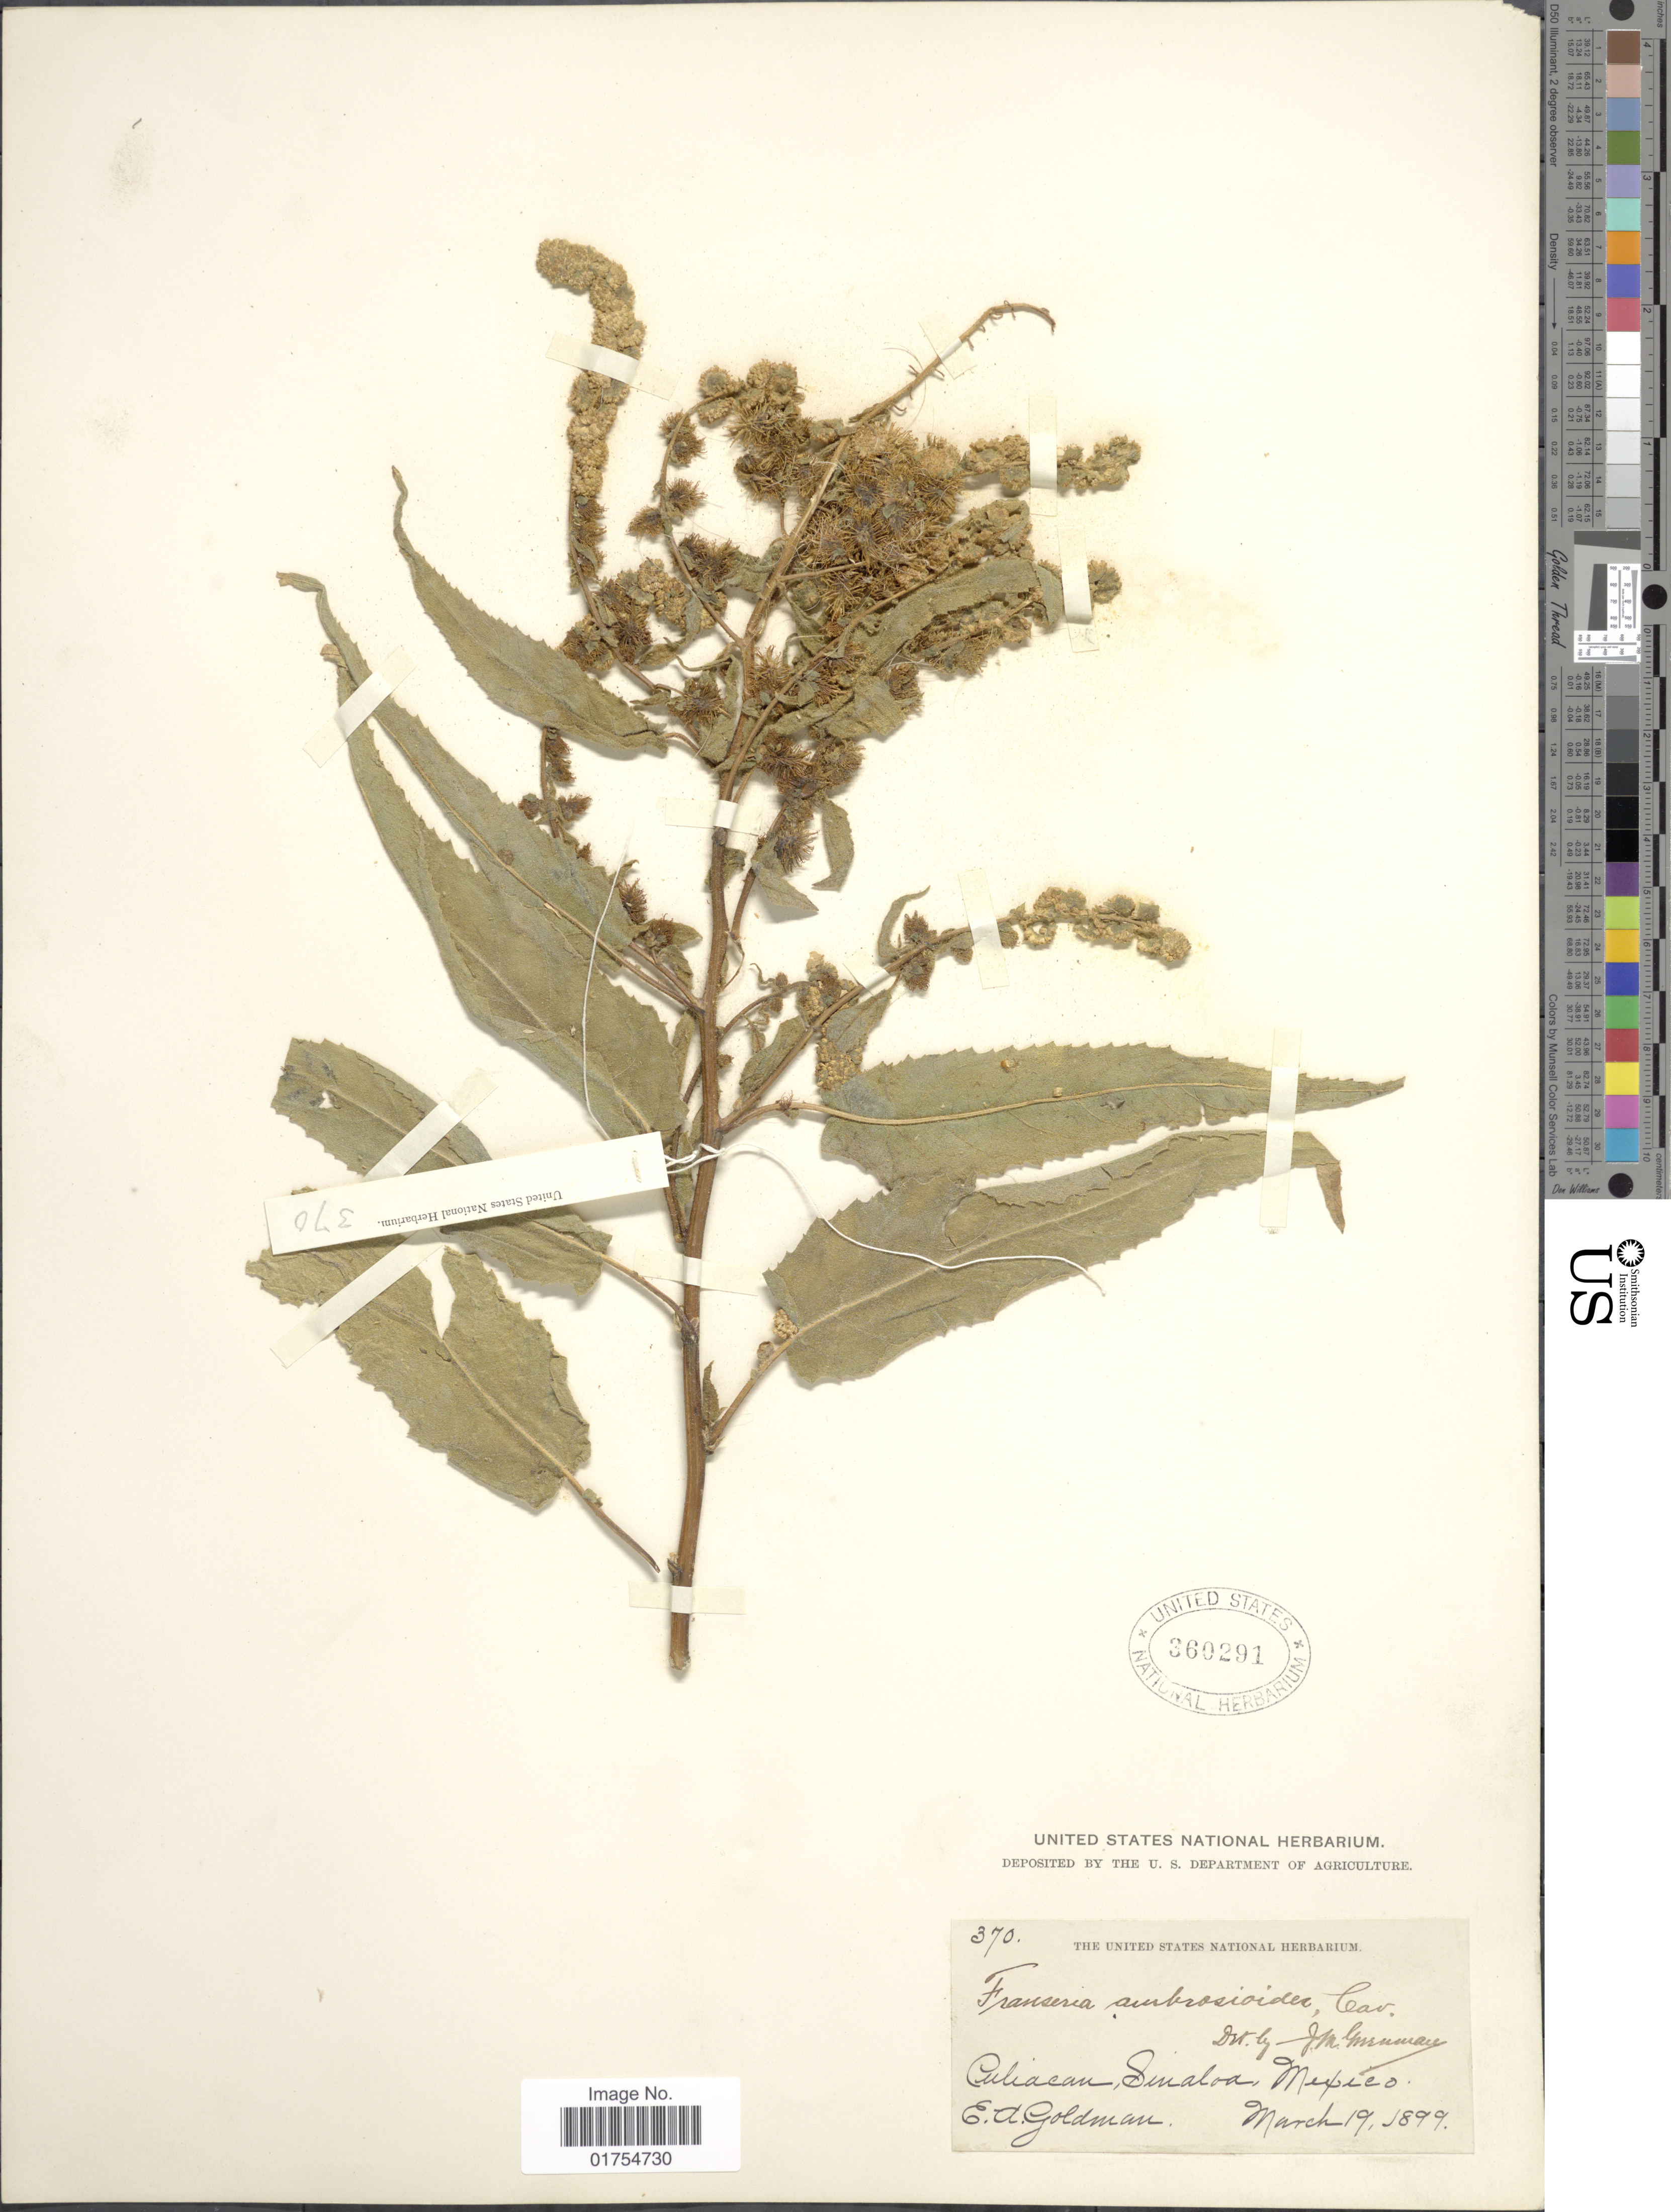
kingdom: Plantae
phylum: Tracheophyta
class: Magnoliopsida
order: Asterales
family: Asteraceae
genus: Franseria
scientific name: Franseria ambrosioides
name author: Cav.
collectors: E. A. Goldman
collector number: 370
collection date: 1899-03-19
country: Mexico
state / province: Sinaloa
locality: Culiacan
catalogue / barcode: US 360291